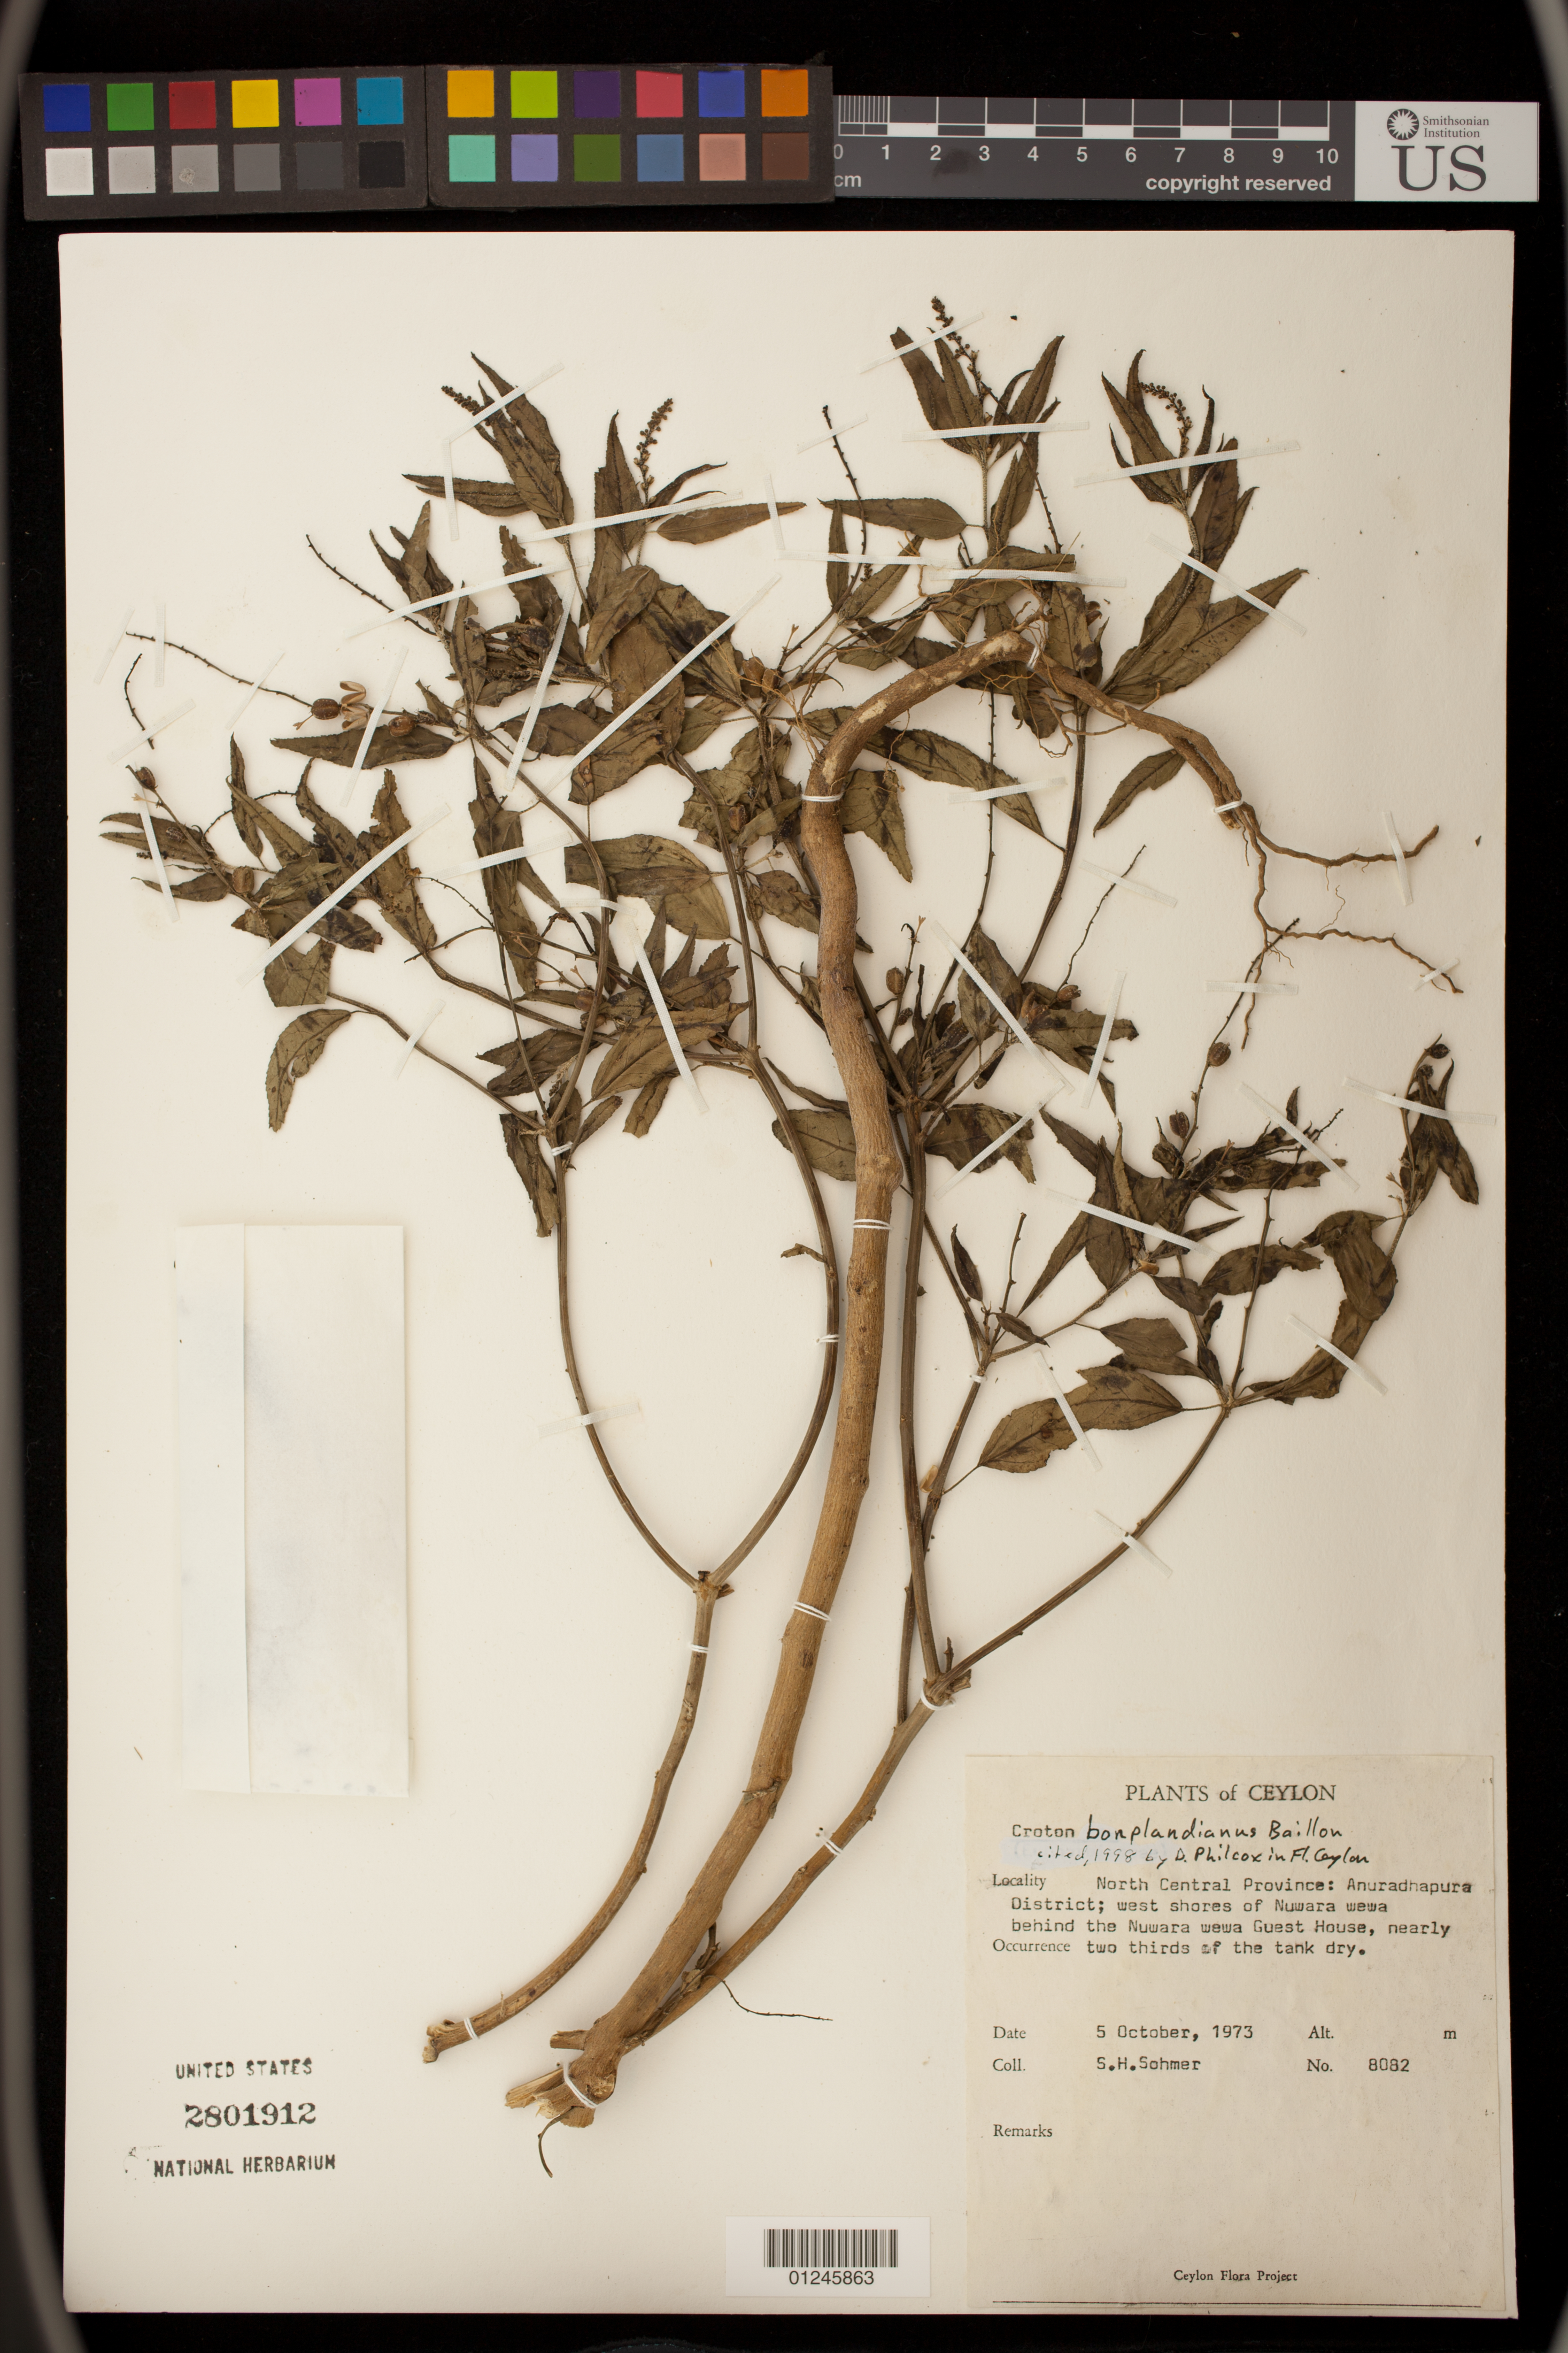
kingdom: Plantae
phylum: Tracheophyta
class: Magnoliopsida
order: Malpighiales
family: Euphorbiaceae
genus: Croton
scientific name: Croton bonplandianus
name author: Baill.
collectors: S. H. Sohmer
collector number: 8082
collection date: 1973-10-05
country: Sri Lanka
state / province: North Central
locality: Anuradhapura District, west shores of Nuwara wewa behind the Nuwara wewa Guest House, nearly two thirds of the tank dry.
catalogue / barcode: US 2801912